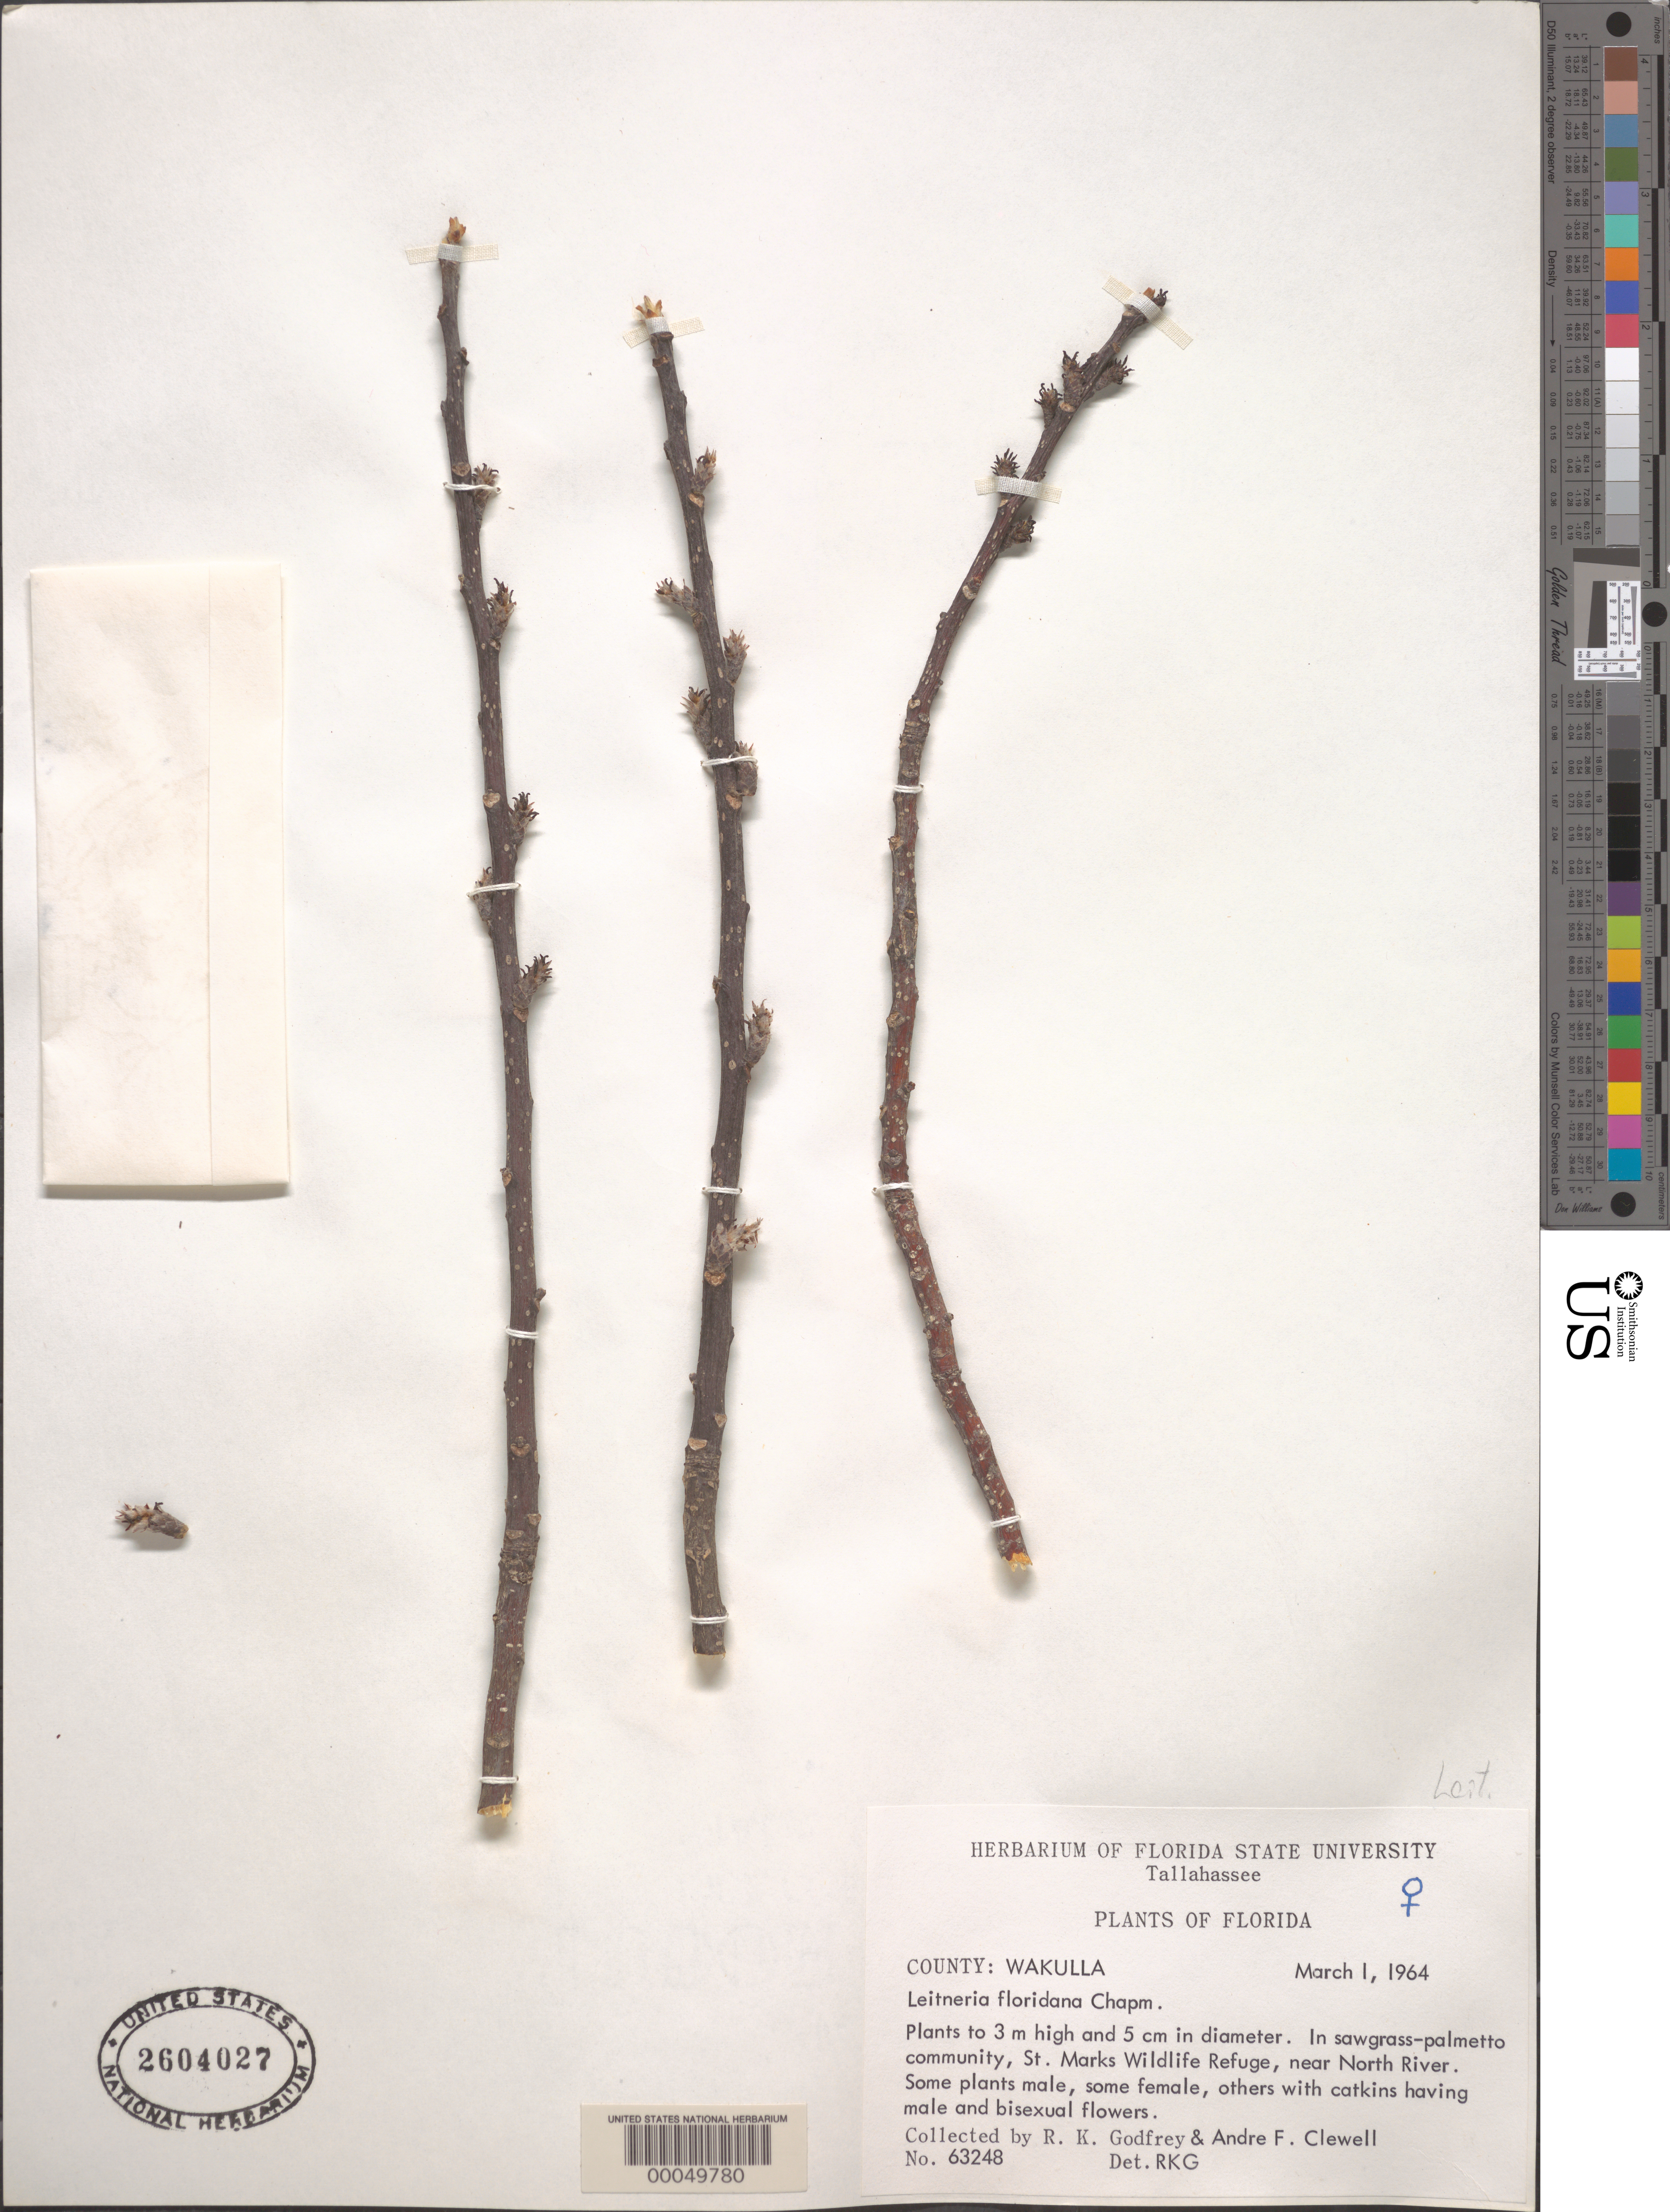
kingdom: Plantae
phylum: Tracheophyta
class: Magnoliopsida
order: Sapindales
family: Simaroubaceae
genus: Leitneria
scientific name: Leitneria floridana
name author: Chapm.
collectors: R. K. Godfrey & A. Clewell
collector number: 63248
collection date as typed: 01 Mar 1964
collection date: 1964-03-01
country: United States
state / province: Florida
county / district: Wakulla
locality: St marks wildlife refuge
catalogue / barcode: US 2604027